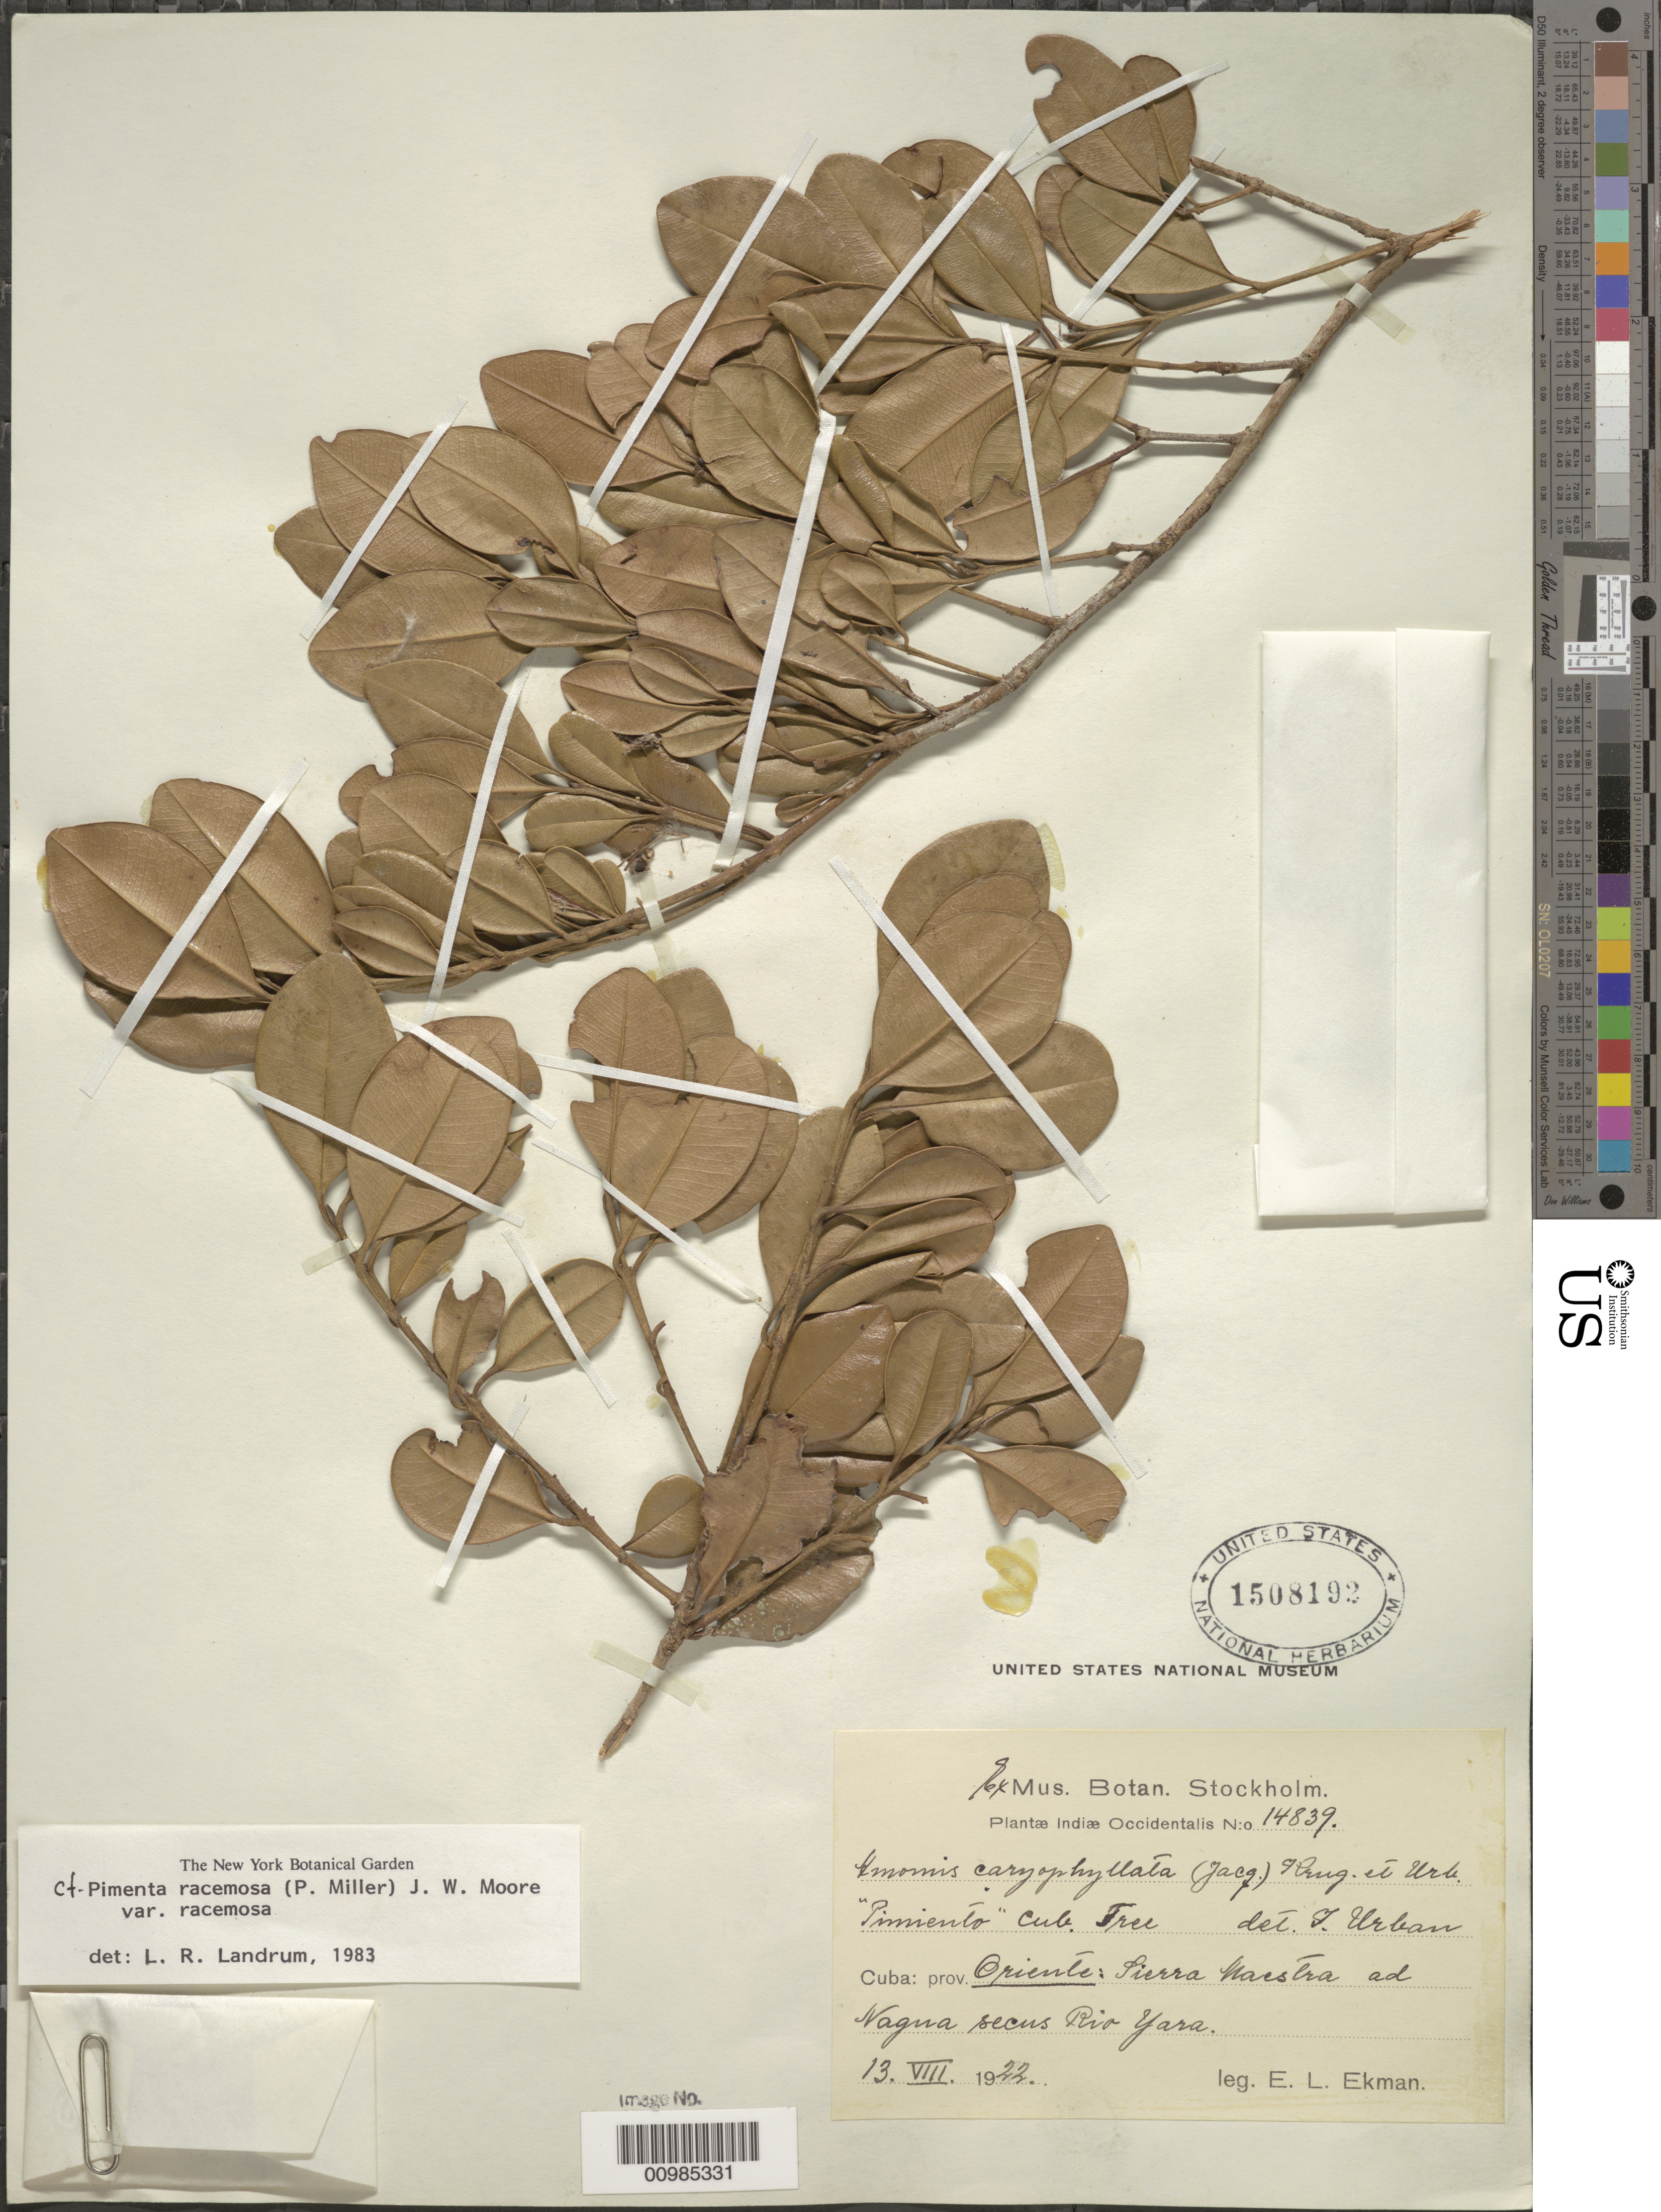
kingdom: Plantae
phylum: Tracheophyta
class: Magnoliopsida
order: Myrtales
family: Myrtaceae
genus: Pimenta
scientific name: Pimenta racemosa var. racemosa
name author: (Mill.) J.W. Moore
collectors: E. L. Ekman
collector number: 14839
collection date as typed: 13 Aug 1922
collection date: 1922-08-13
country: Cuba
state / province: Oriente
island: Cuba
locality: Sierra Maestra ad Nagua secus Rio Yara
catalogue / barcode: US 1508192